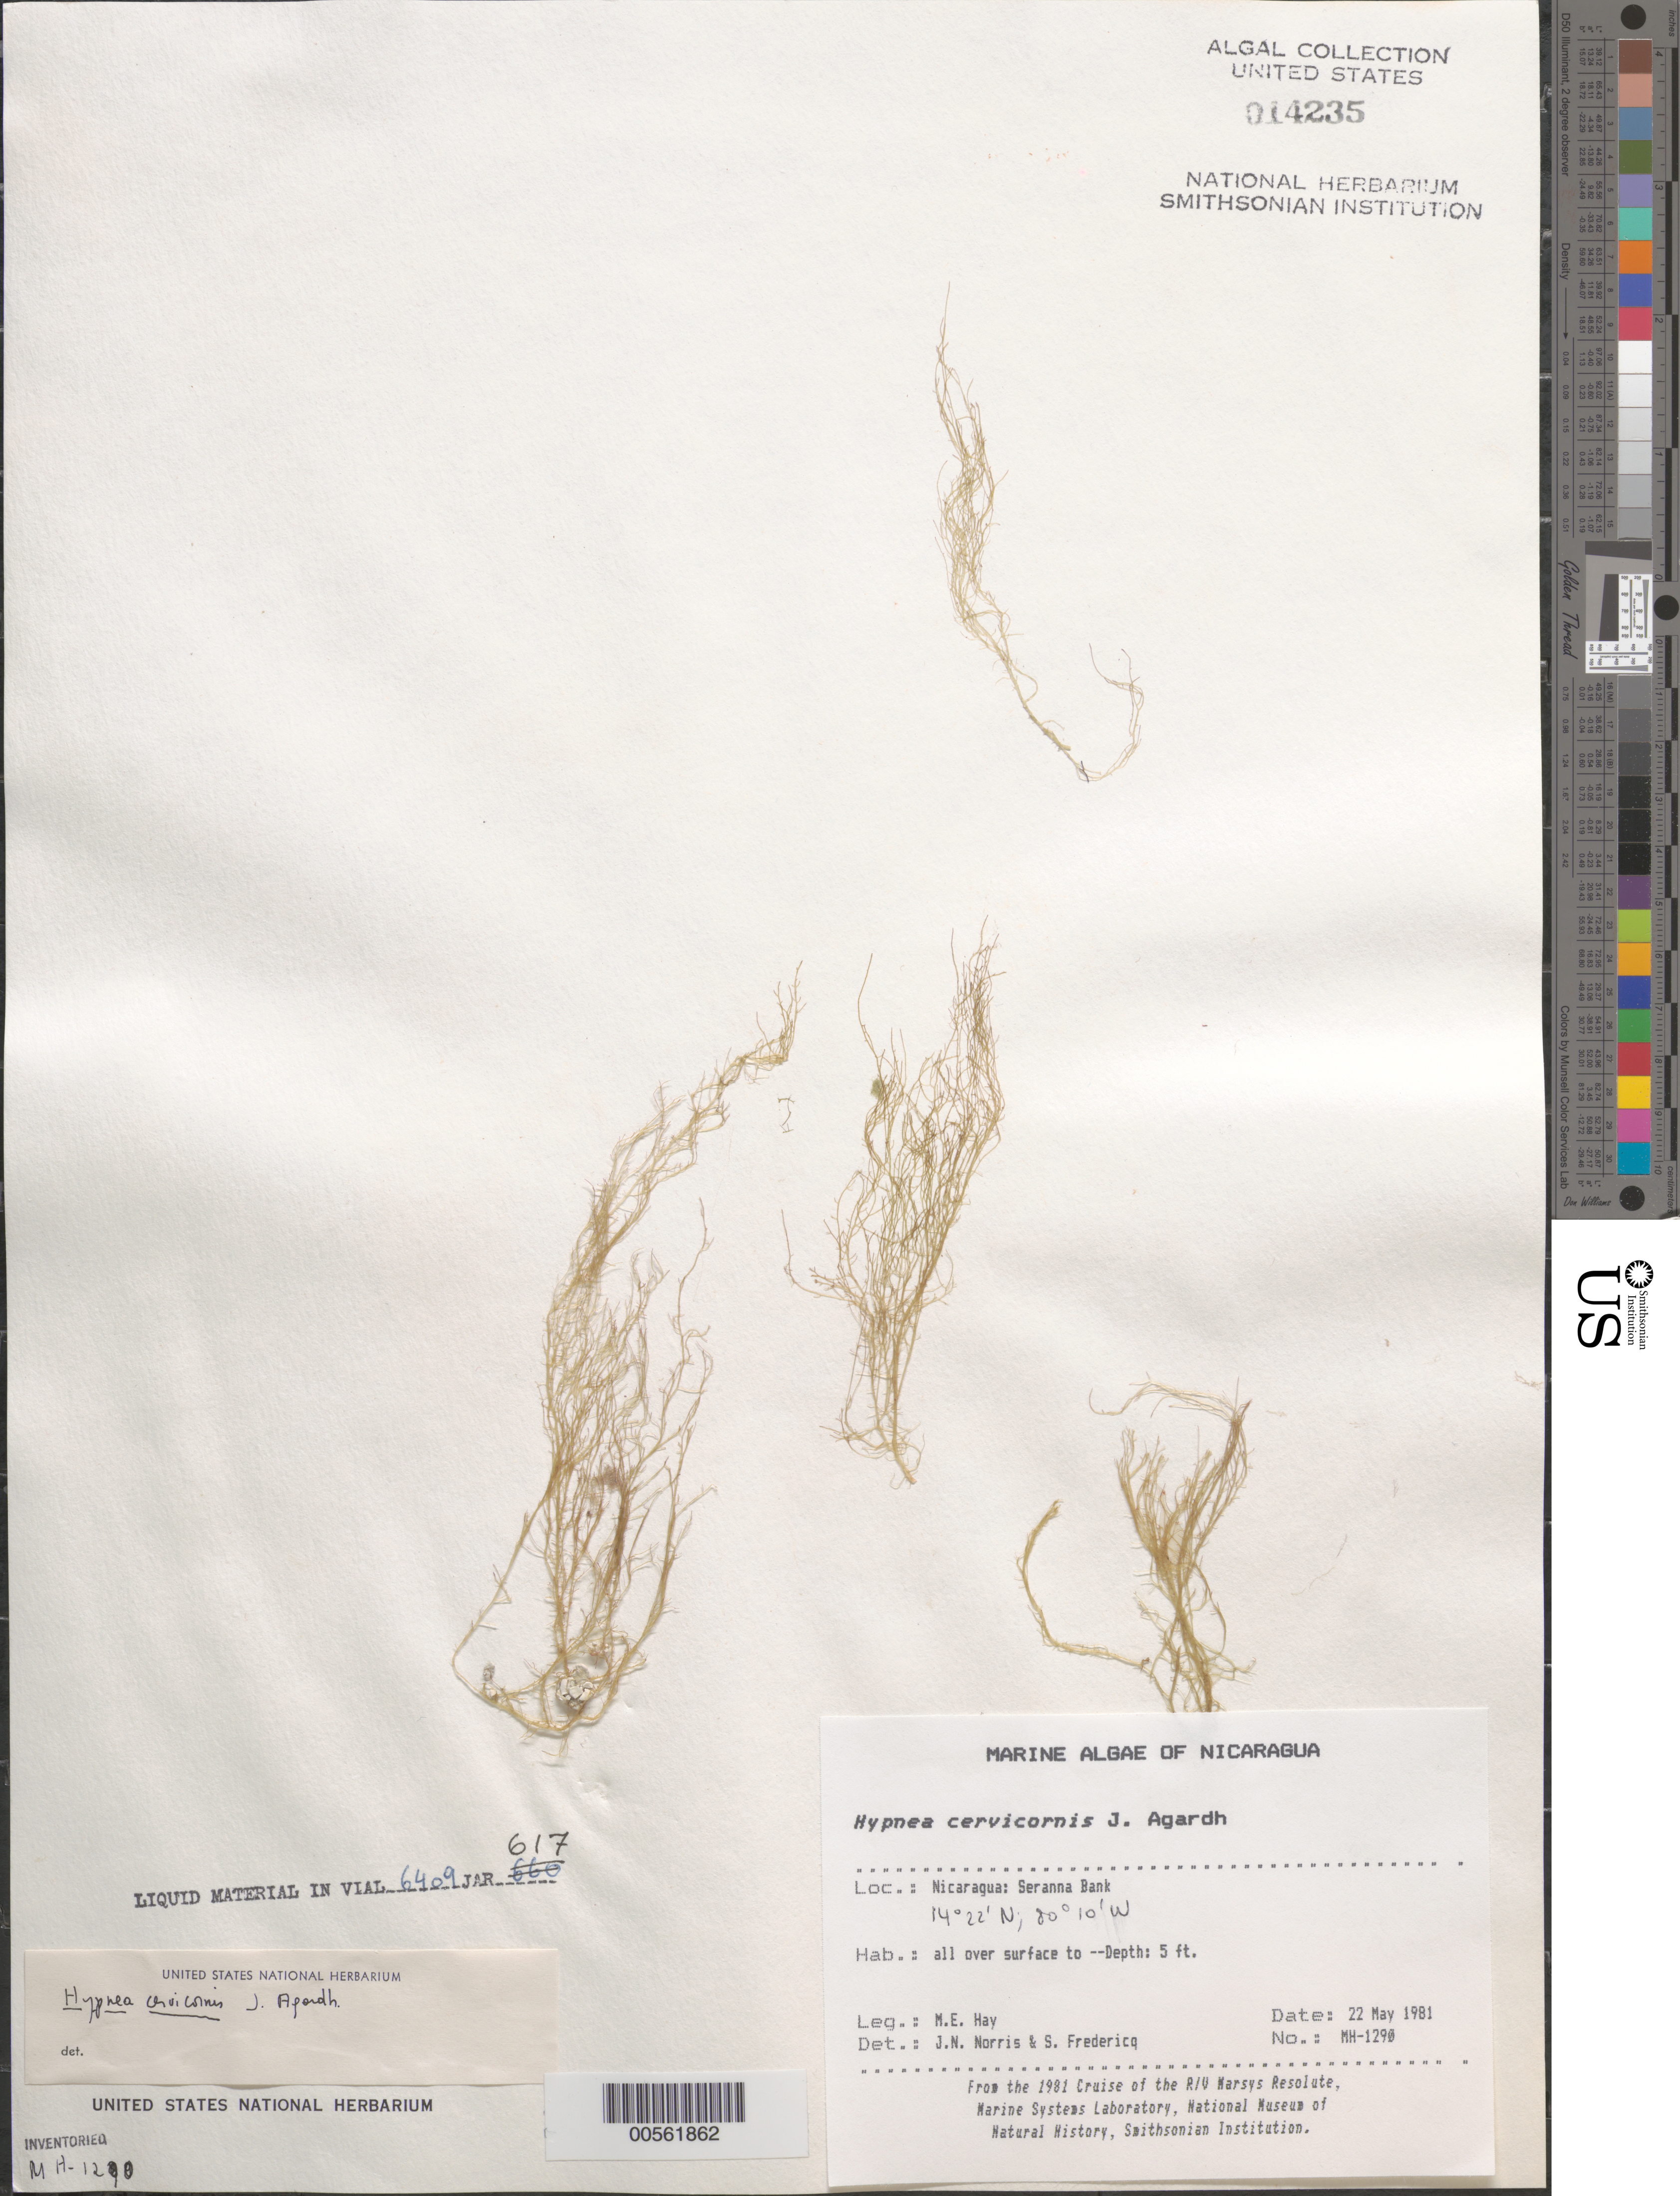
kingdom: Plantae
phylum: Rhodophyta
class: Florideophyceae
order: Gigartinales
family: Cystocloniaceae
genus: Hypnea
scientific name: Hypnea cervicornis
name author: J. Agardh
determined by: Norris, J. N.; Fredericq, S.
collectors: M. E. Hay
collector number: MEH-1290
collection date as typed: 22 May 1981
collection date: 1981-05-22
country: Nicaragua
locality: Seranna bank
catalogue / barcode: US 14235